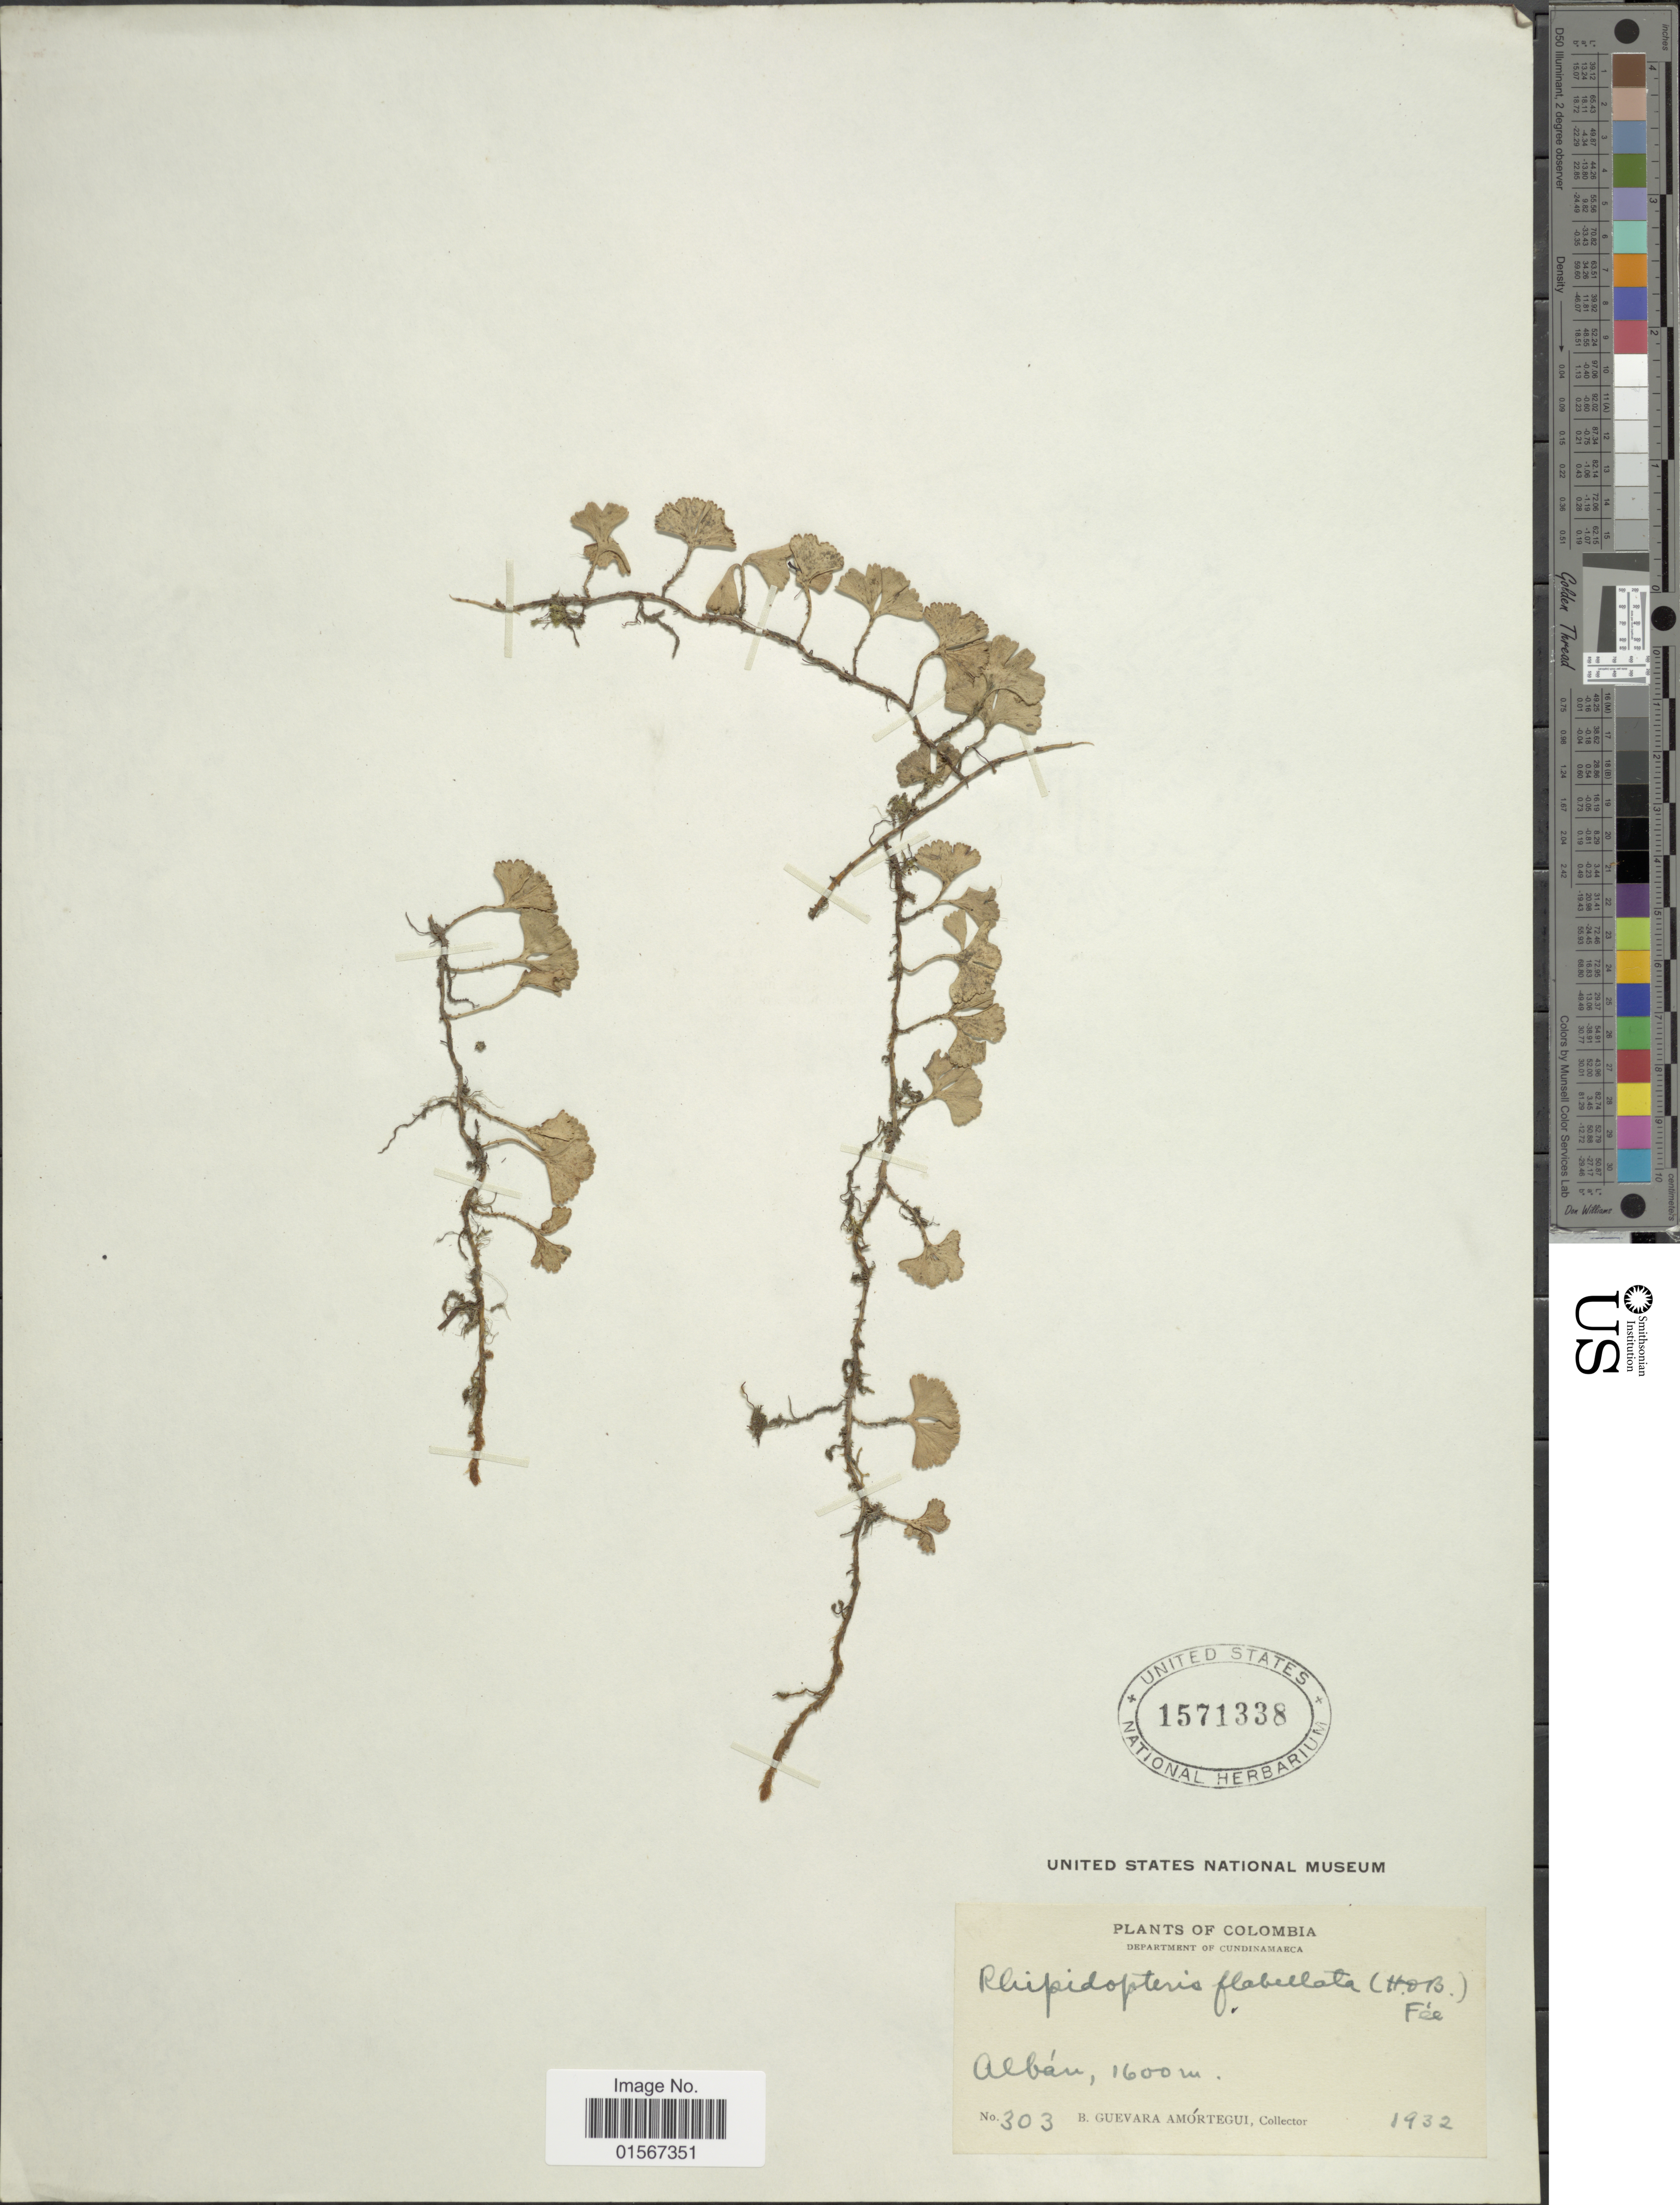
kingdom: Plantae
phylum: Tracheophyta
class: Polypodiopsida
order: Polypodiales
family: Dryopteridaceae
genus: Elaphoglossum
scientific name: Elaphoglossum peltatum f. flabellatum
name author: (Humb. & Bonpl. ex Willd.) Mickel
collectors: B. Guevara-Amortegui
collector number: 303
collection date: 1932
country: Colombia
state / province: Cundinamarca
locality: Colombia, Department of Cundinamarca, Albán.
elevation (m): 1600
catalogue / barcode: US 1571338